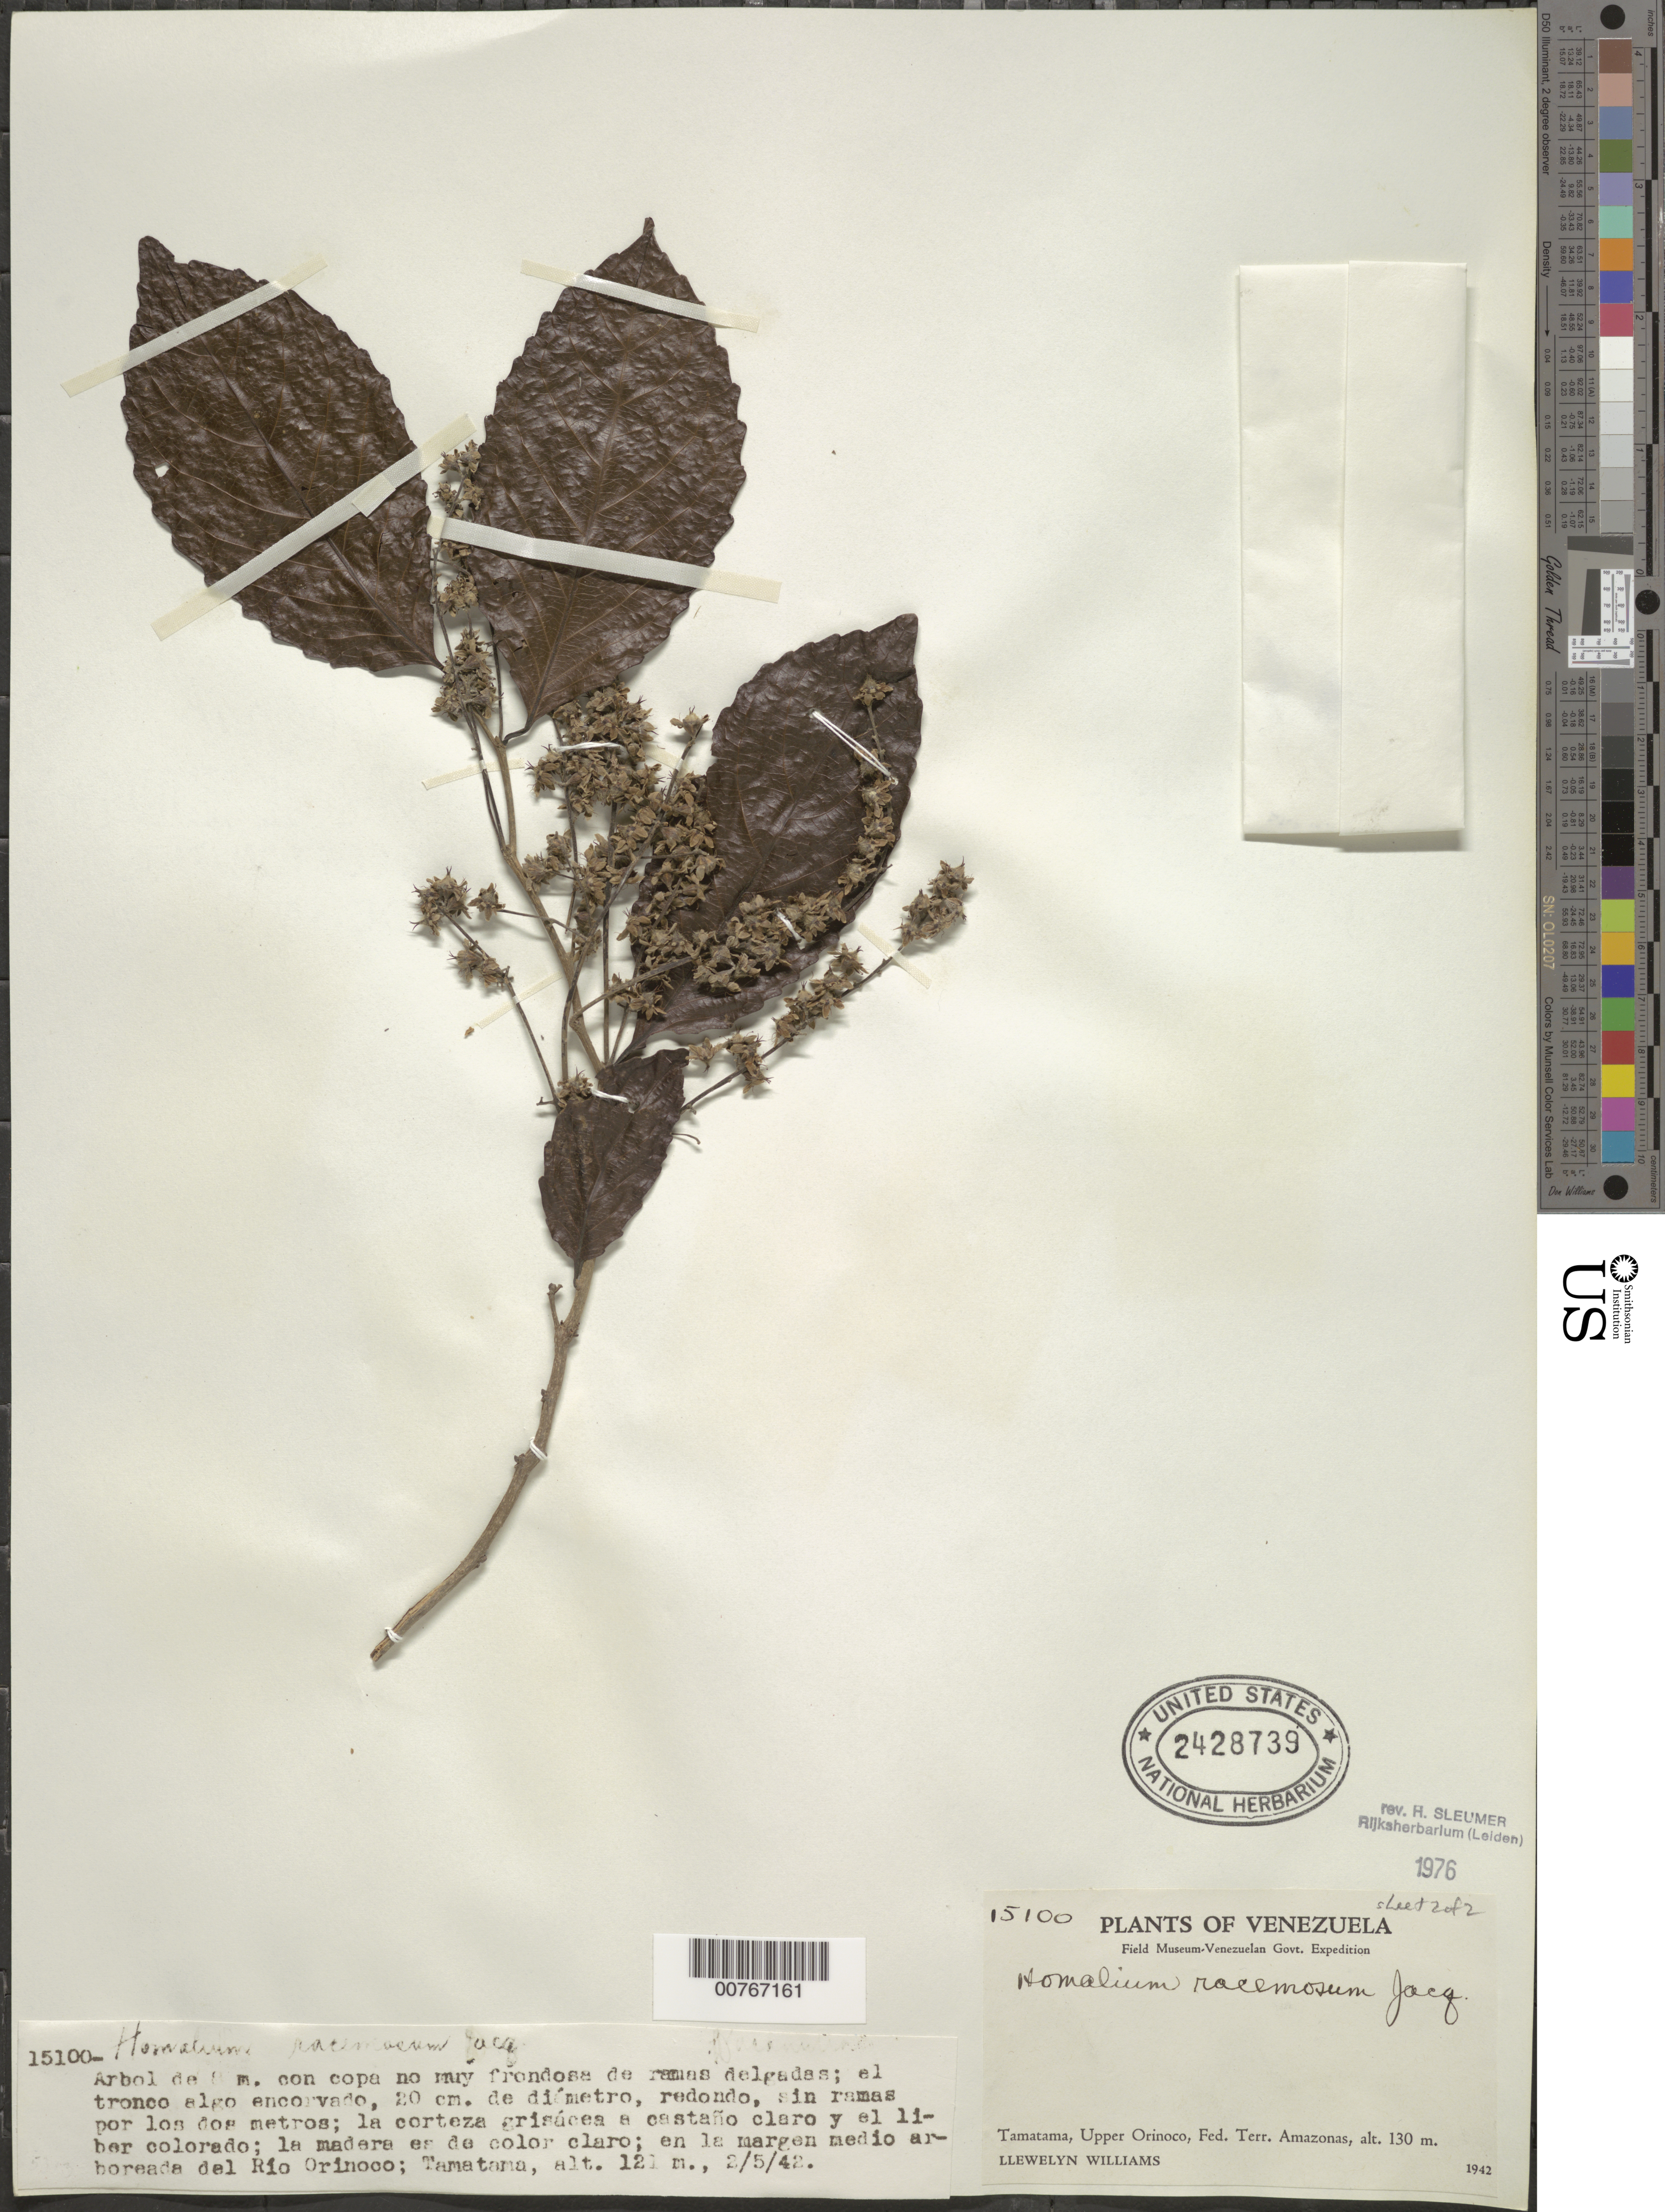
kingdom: Plantae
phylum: Tracheophyta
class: Magnoliopsida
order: Malpighiales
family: Salicaceae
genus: Homalium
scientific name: Homalium racemosum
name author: Jacq.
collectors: Ll. Williams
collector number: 15100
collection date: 1942-05-02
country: Venezuela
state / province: Amazonas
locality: Tamatama, Upper Orinoco, Fed. terr. Amazonas, en la margen medio arboreada del Río Orinoco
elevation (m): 121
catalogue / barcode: US 2428739